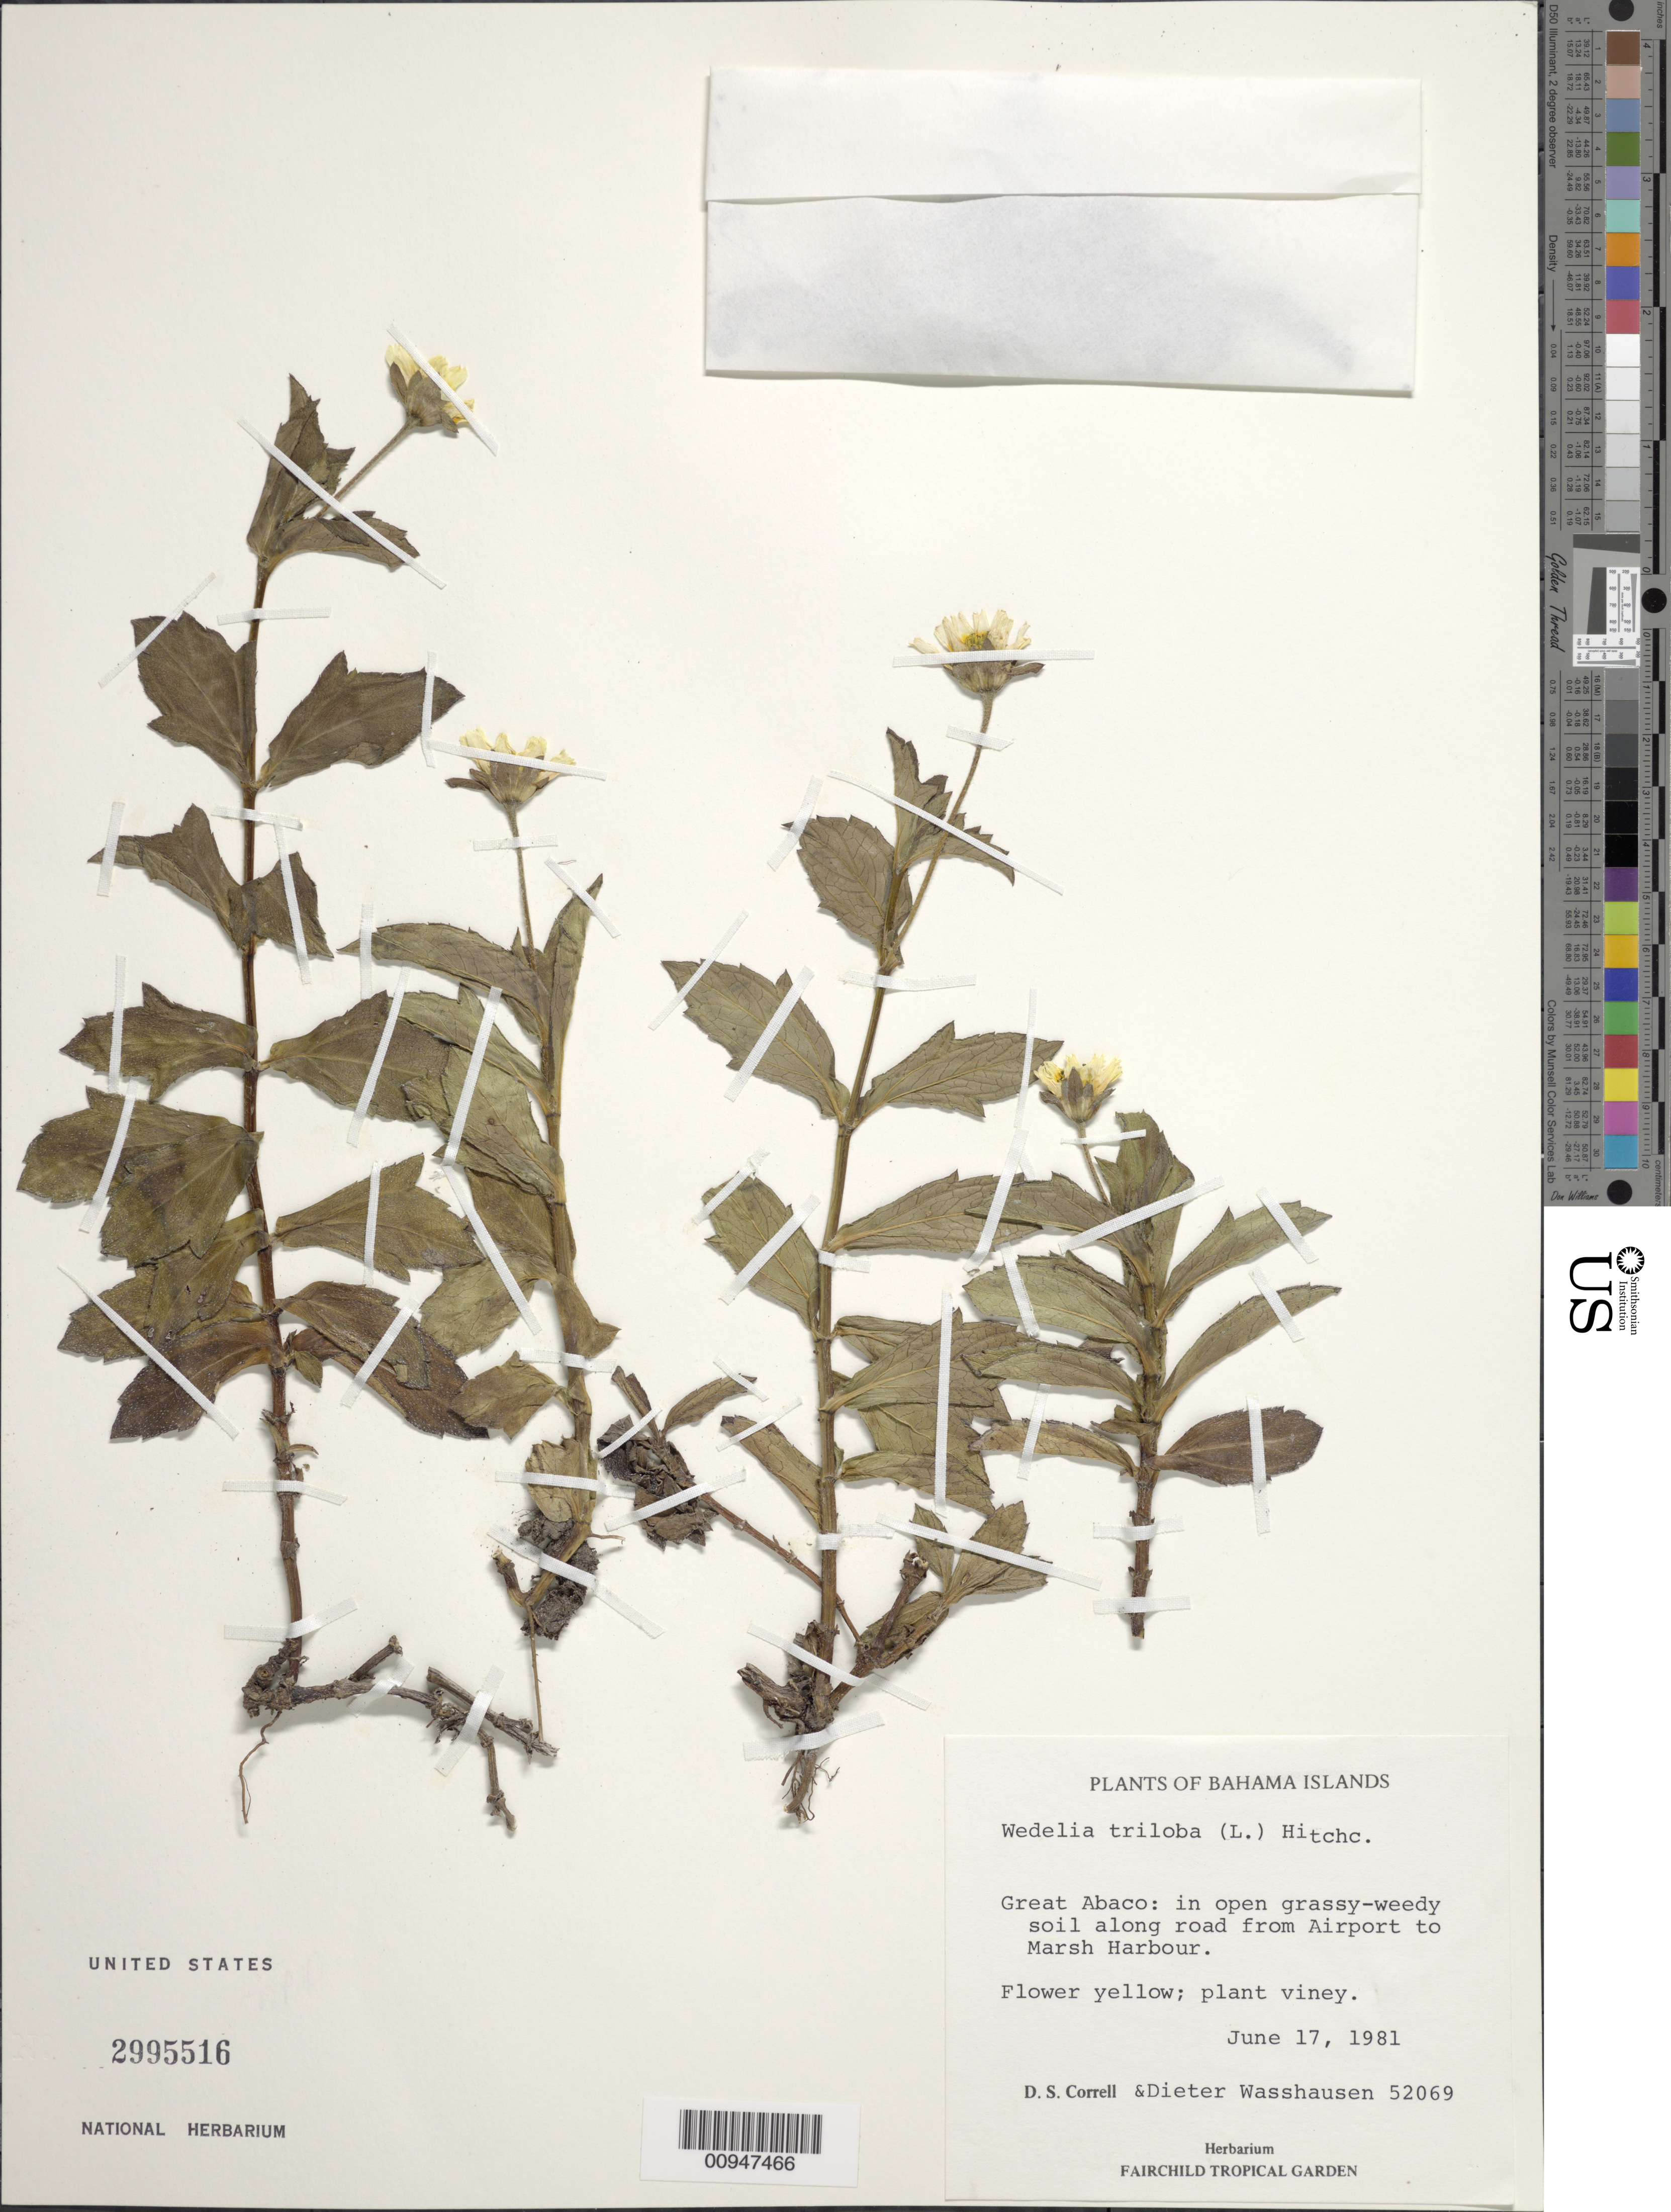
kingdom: Plantae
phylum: Tracheophyta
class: Magnoliopsida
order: Asterales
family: Asteraceae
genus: Sphagneticola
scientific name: Sphagneticola trilobata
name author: (L.) Pruski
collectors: D. S. Correll & D. C. Wasshausen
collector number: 52069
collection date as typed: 17 Jun 1981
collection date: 1981-06-17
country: Bahamas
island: Great Abaco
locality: Road from Airport to Marsh Harbour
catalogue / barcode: US 2995516